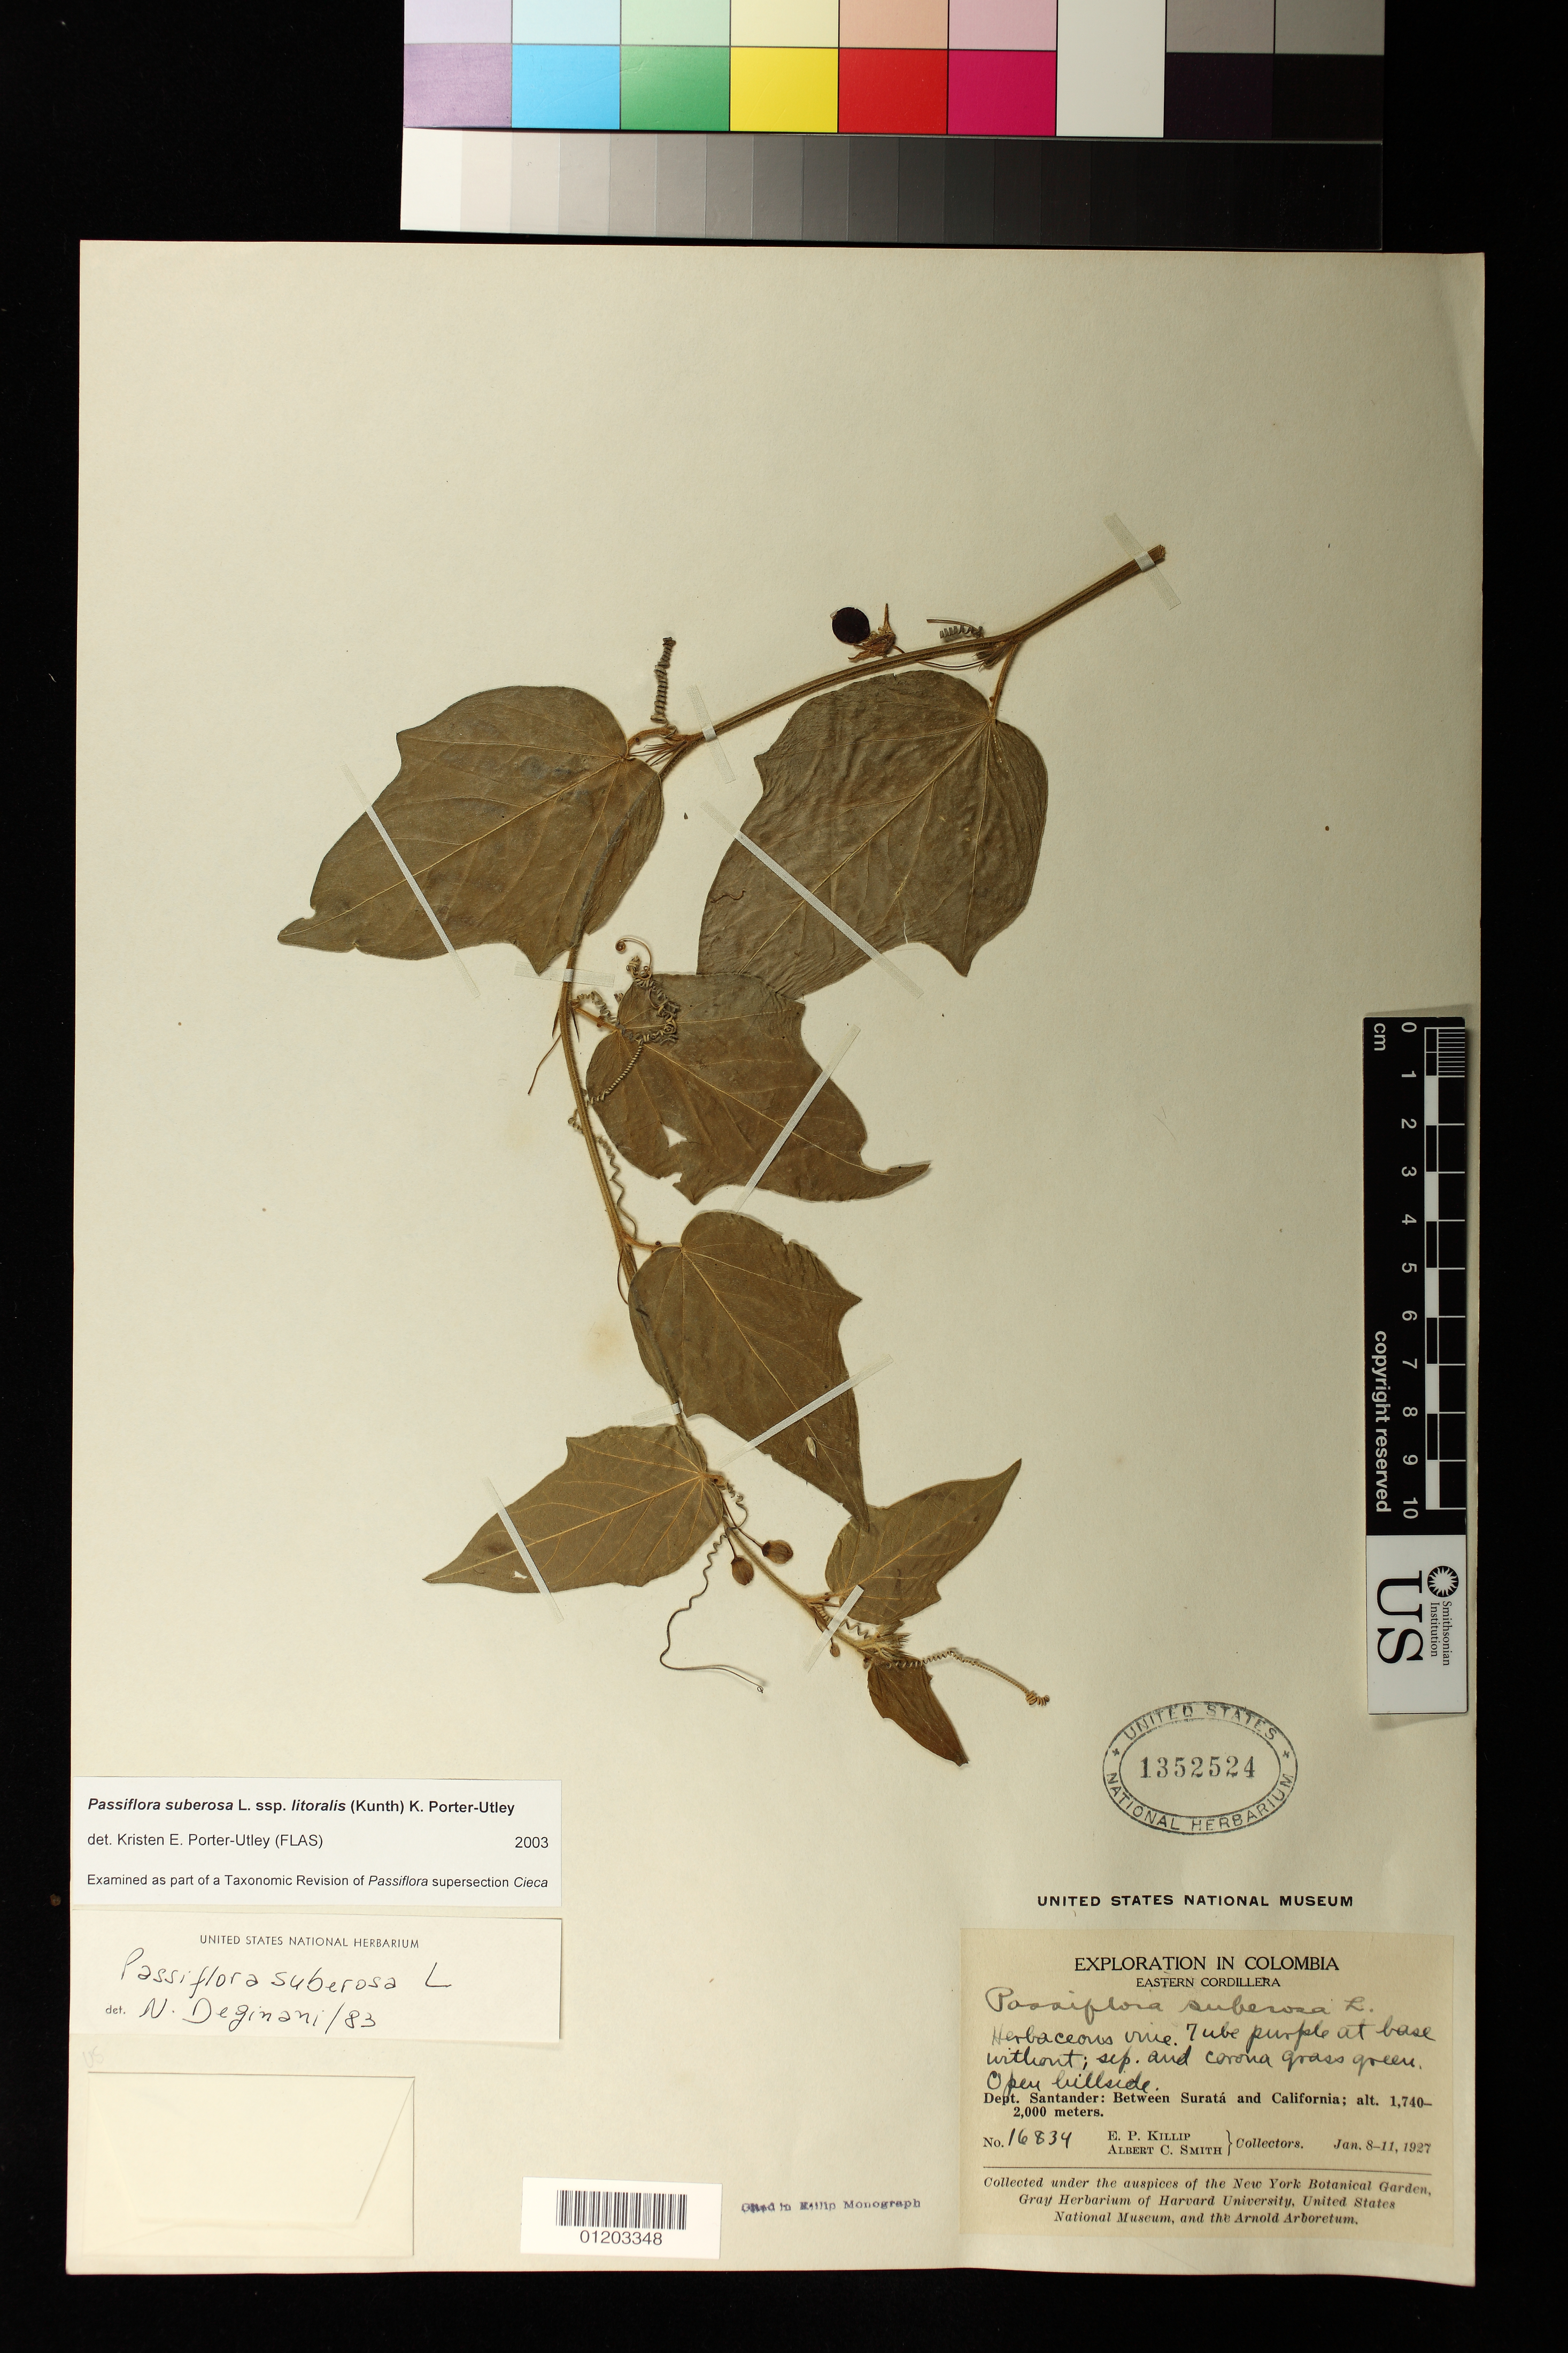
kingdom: Plantae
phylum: Tracheophyta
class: Magnoliopsida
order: Malpighiales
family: Passifloraceae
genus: Passiflora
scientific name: Passiflora suberosa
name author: L.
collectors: E. P. Killip & A. C. Smith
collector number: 16834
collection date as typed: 08 Jan 1927 to 11 Jan 1927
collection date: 1927-01-08/1927-01-11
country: Colombia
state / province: Santander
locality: Between Surata and California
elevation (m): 1740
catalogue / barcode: US 1352524